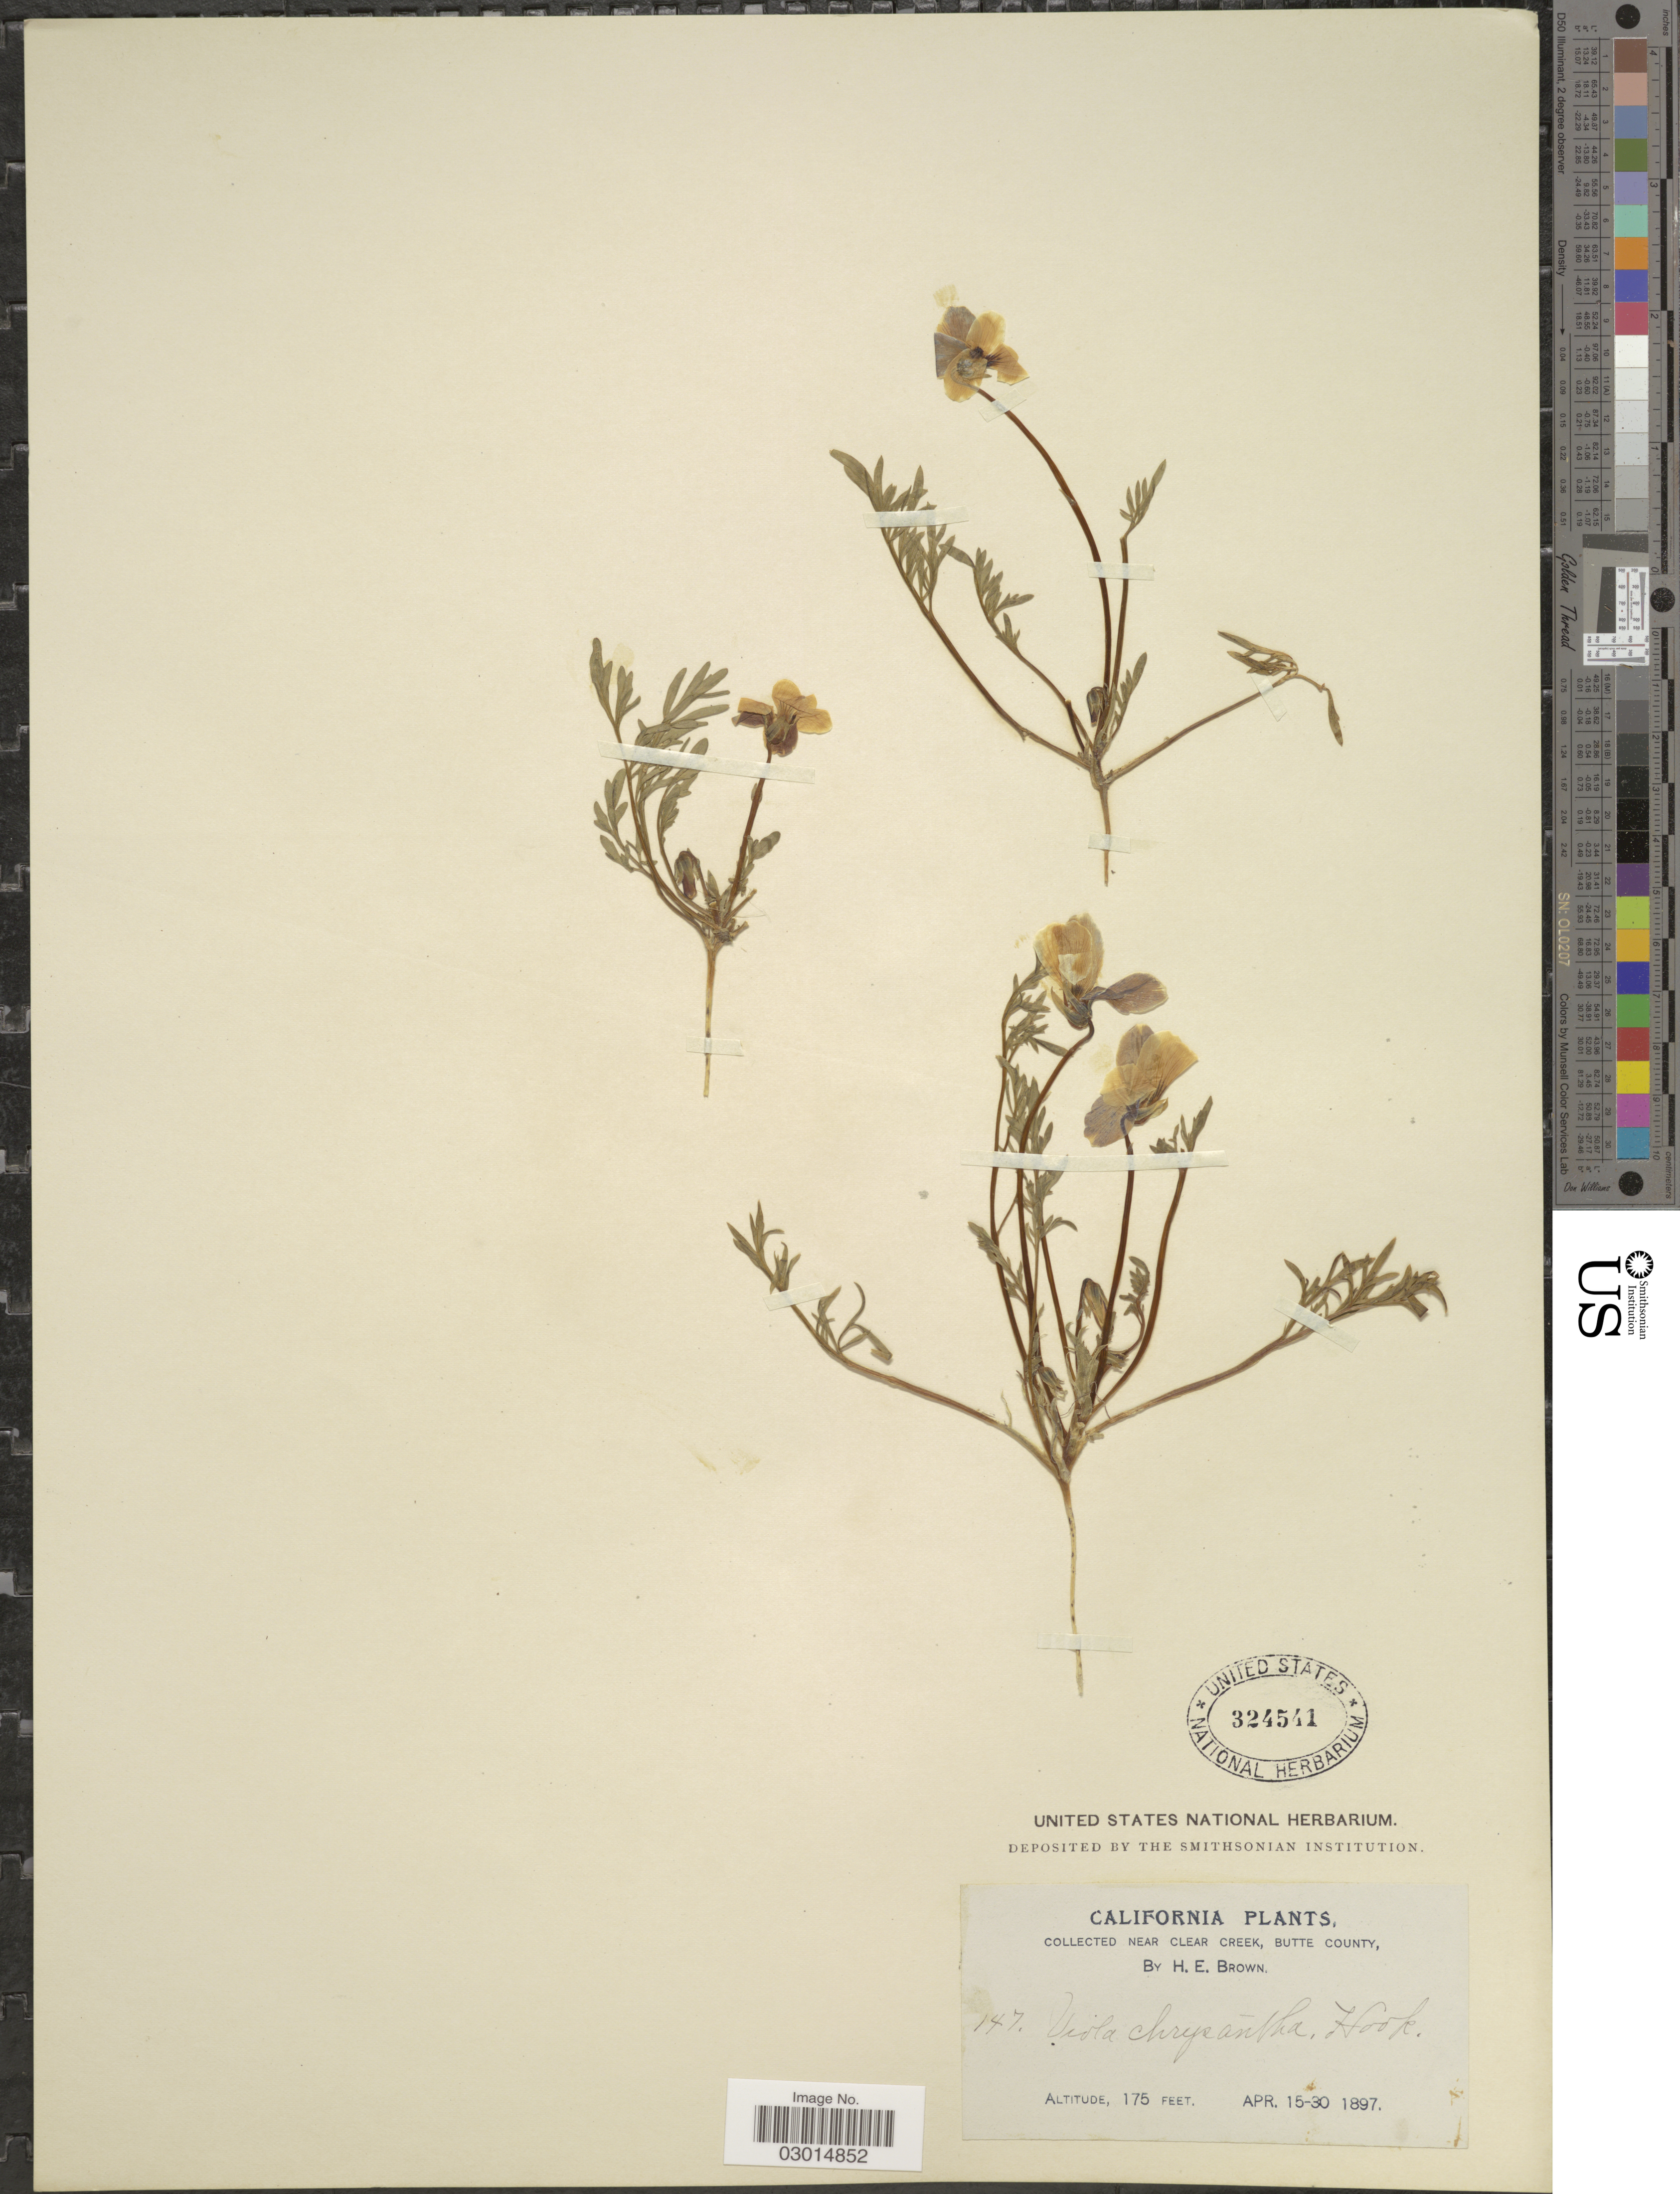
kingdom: Plantae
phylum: Tracheophyta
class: Magnoliopsida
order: Malpighiales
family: Violaceae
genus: Viola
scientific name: Viola douglasii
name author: Steud.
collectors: H. E. Brown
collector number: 147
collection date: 1897-04-15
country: United States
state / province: California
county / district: Butte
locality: Collected near Clear Creek, Butte County.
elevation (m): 53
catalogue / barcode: US 324541